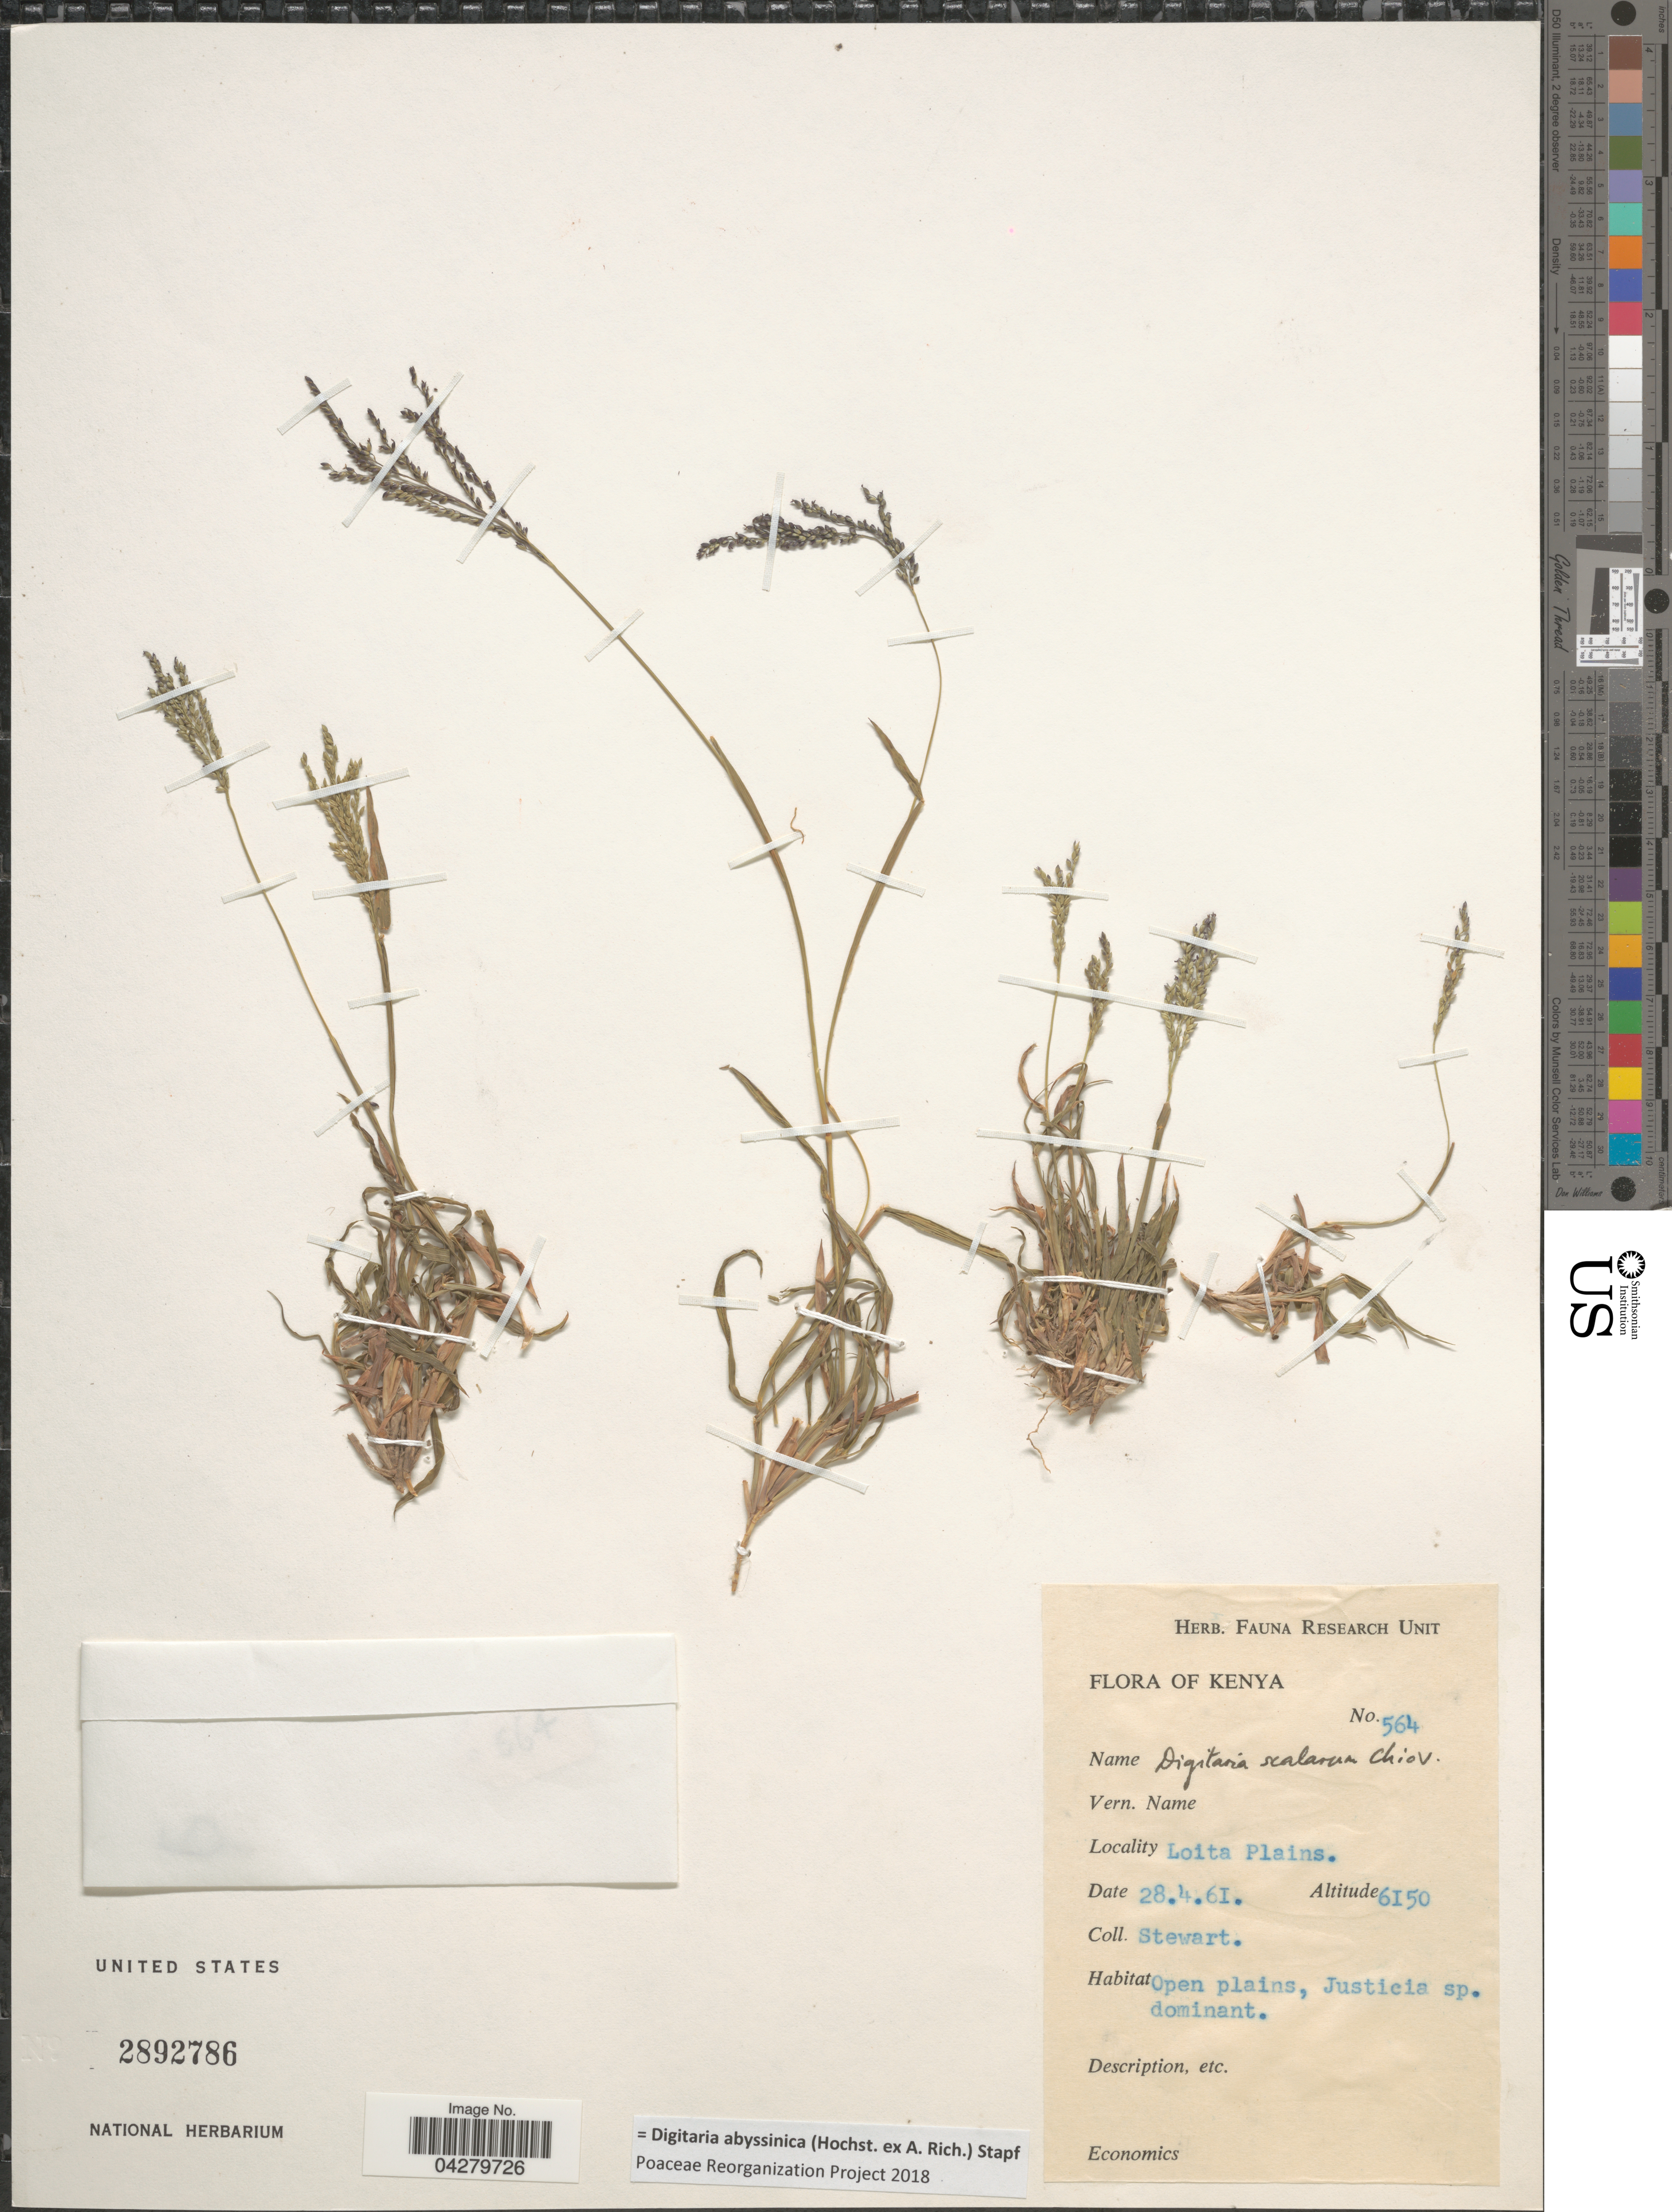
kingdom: Plantae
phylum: Tracheophyta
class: Liliopsida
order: Poales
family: Poaceae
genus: Digitaria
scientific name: Digitaria abyssinica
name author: (Hochst. ex Rich.) Stapf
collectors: Stewart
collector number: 564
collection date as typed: Transcribed d/m/y: 28/4/61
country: Kenya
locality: Loita Plains.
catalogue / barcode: US 2892786